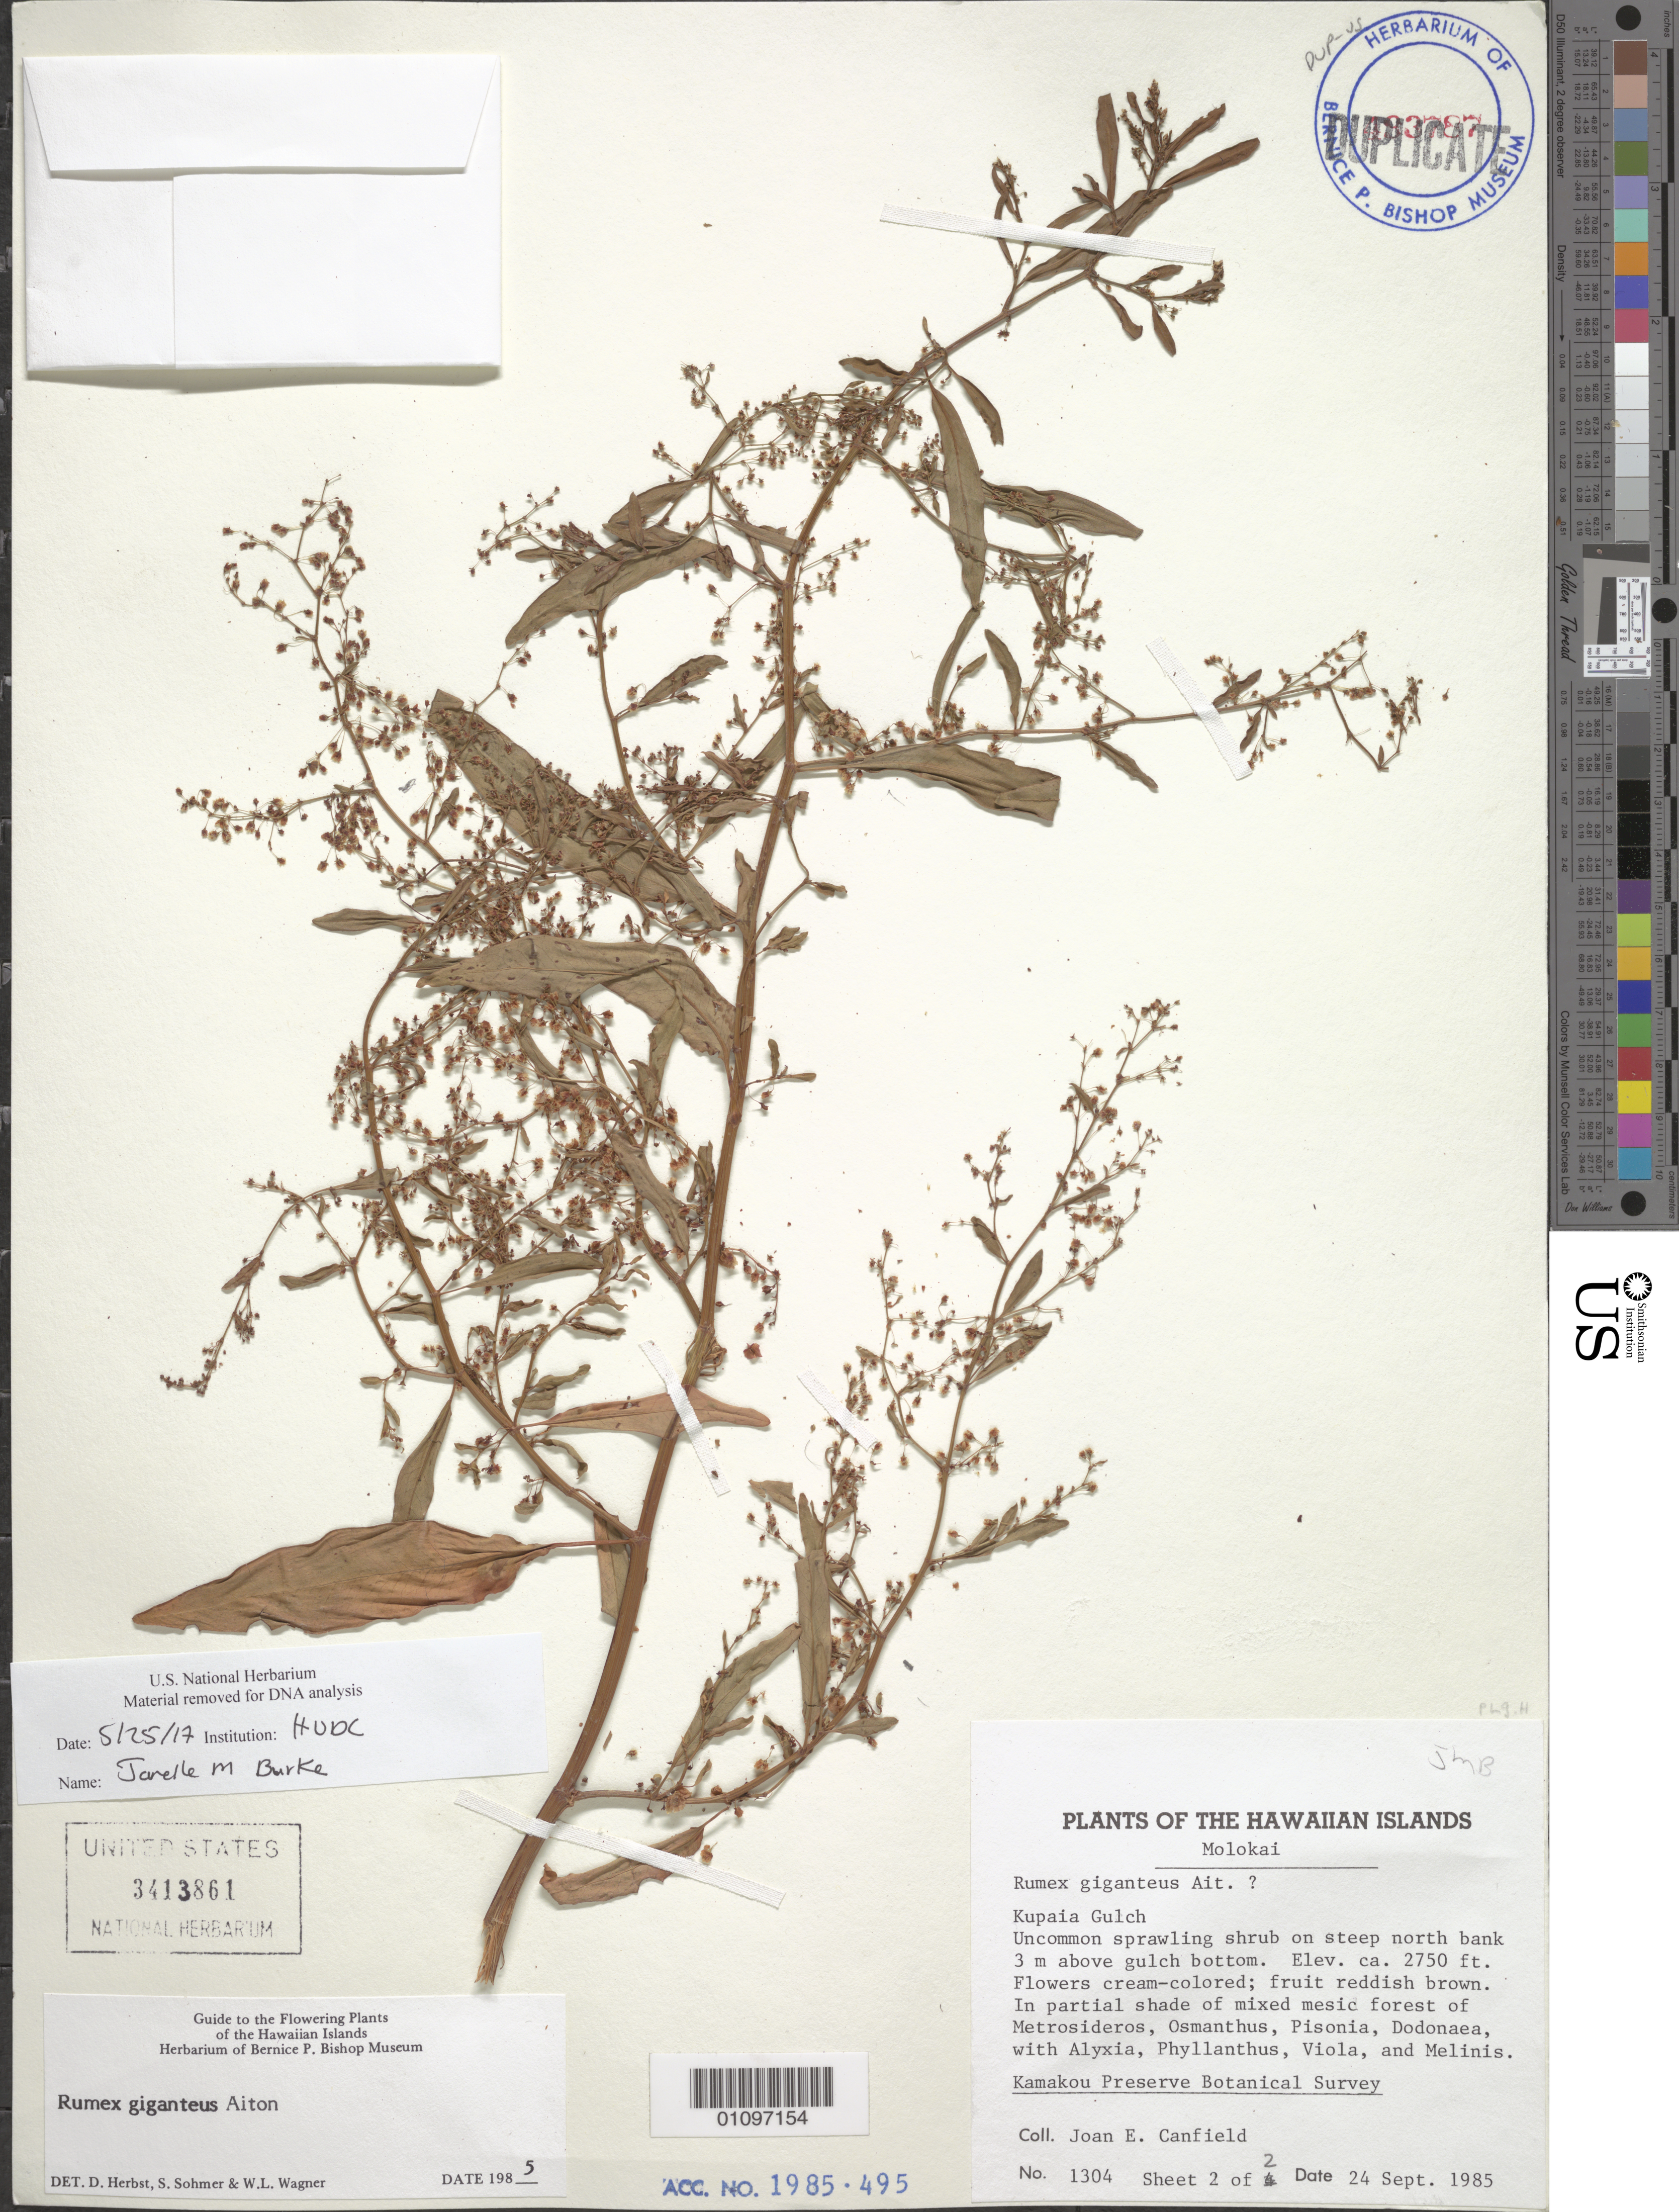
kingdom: Plantae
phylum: Tracheophyta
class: Magnoliopsida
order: Caryophyllales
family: Polygonaceae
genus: Rumex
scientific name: Rumex giganteus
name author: W.T. Aiton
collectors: J. E. Canfield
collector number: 1304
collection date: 1985-09-24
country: United States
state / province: Hawaii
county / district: Maui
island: Moloka'i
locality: Kaupaia Gulch, N bank 3 m above gulch bottom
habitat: mixed mesic forest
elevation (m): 838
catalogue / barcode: US 3413861